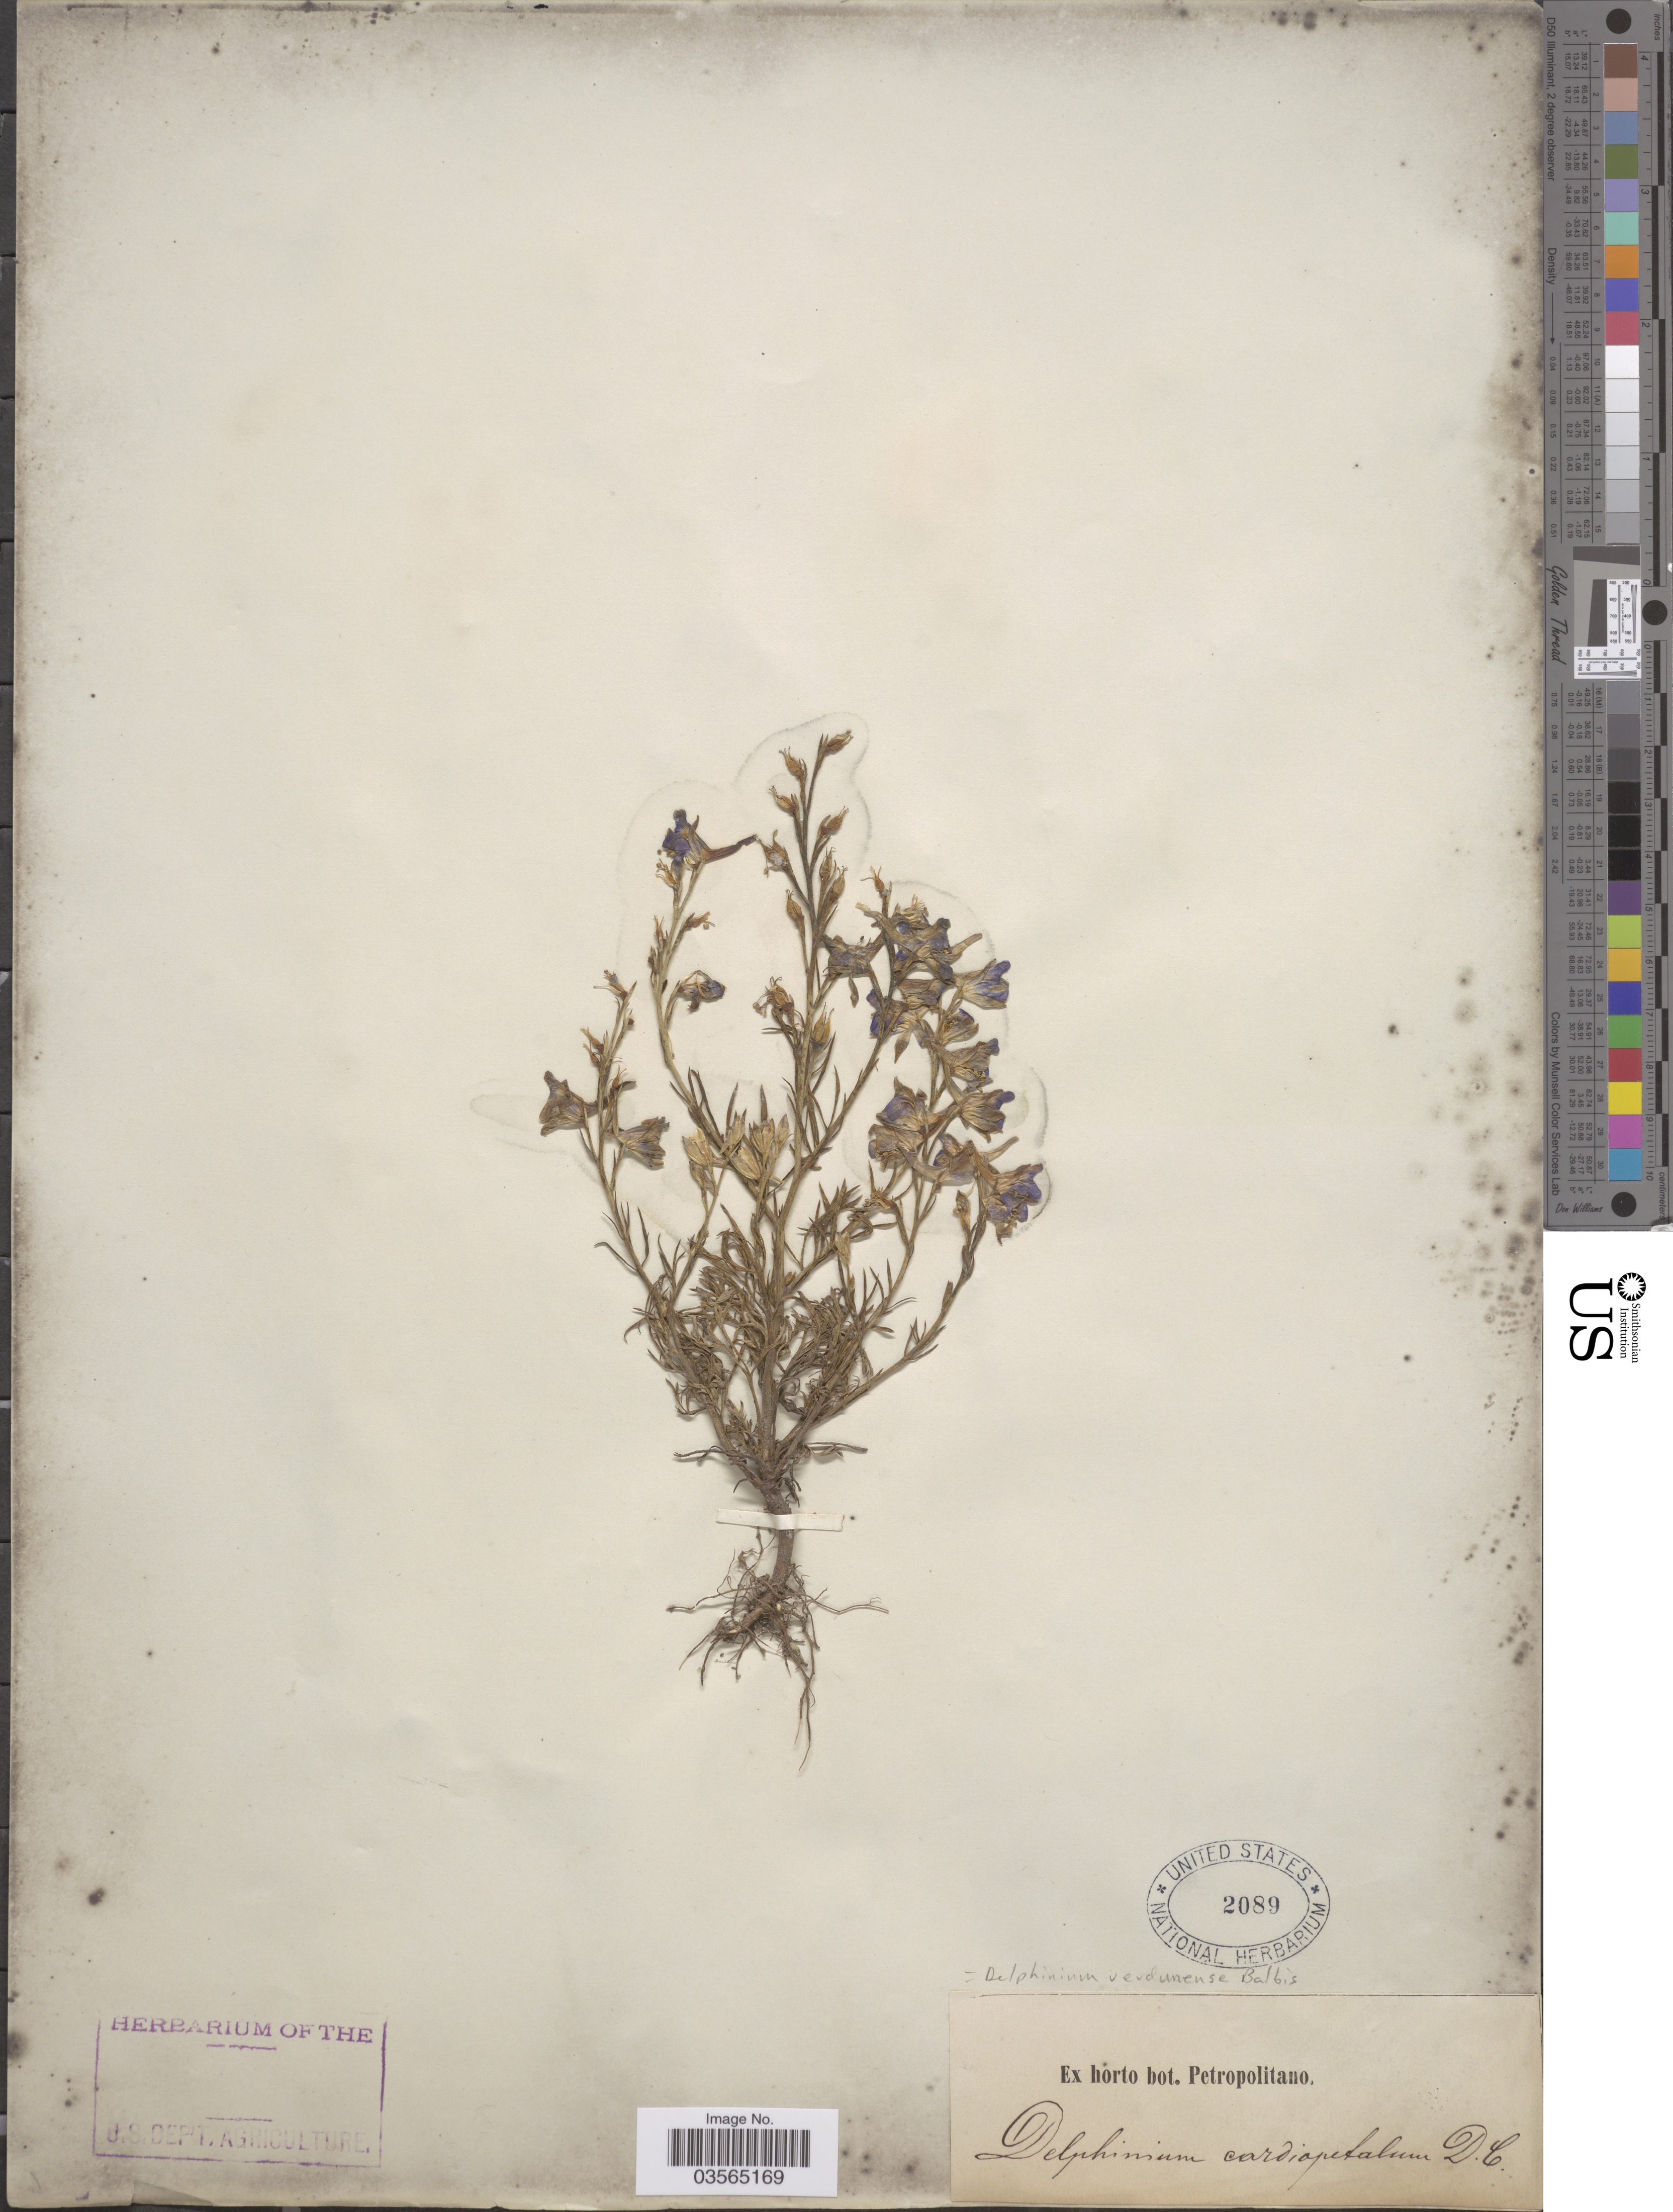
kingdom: Plantae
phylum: Tracheophyta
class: Magnoliopsida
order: Ranunculales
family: Ranunculaceae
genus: Delphinium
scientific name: Delphinium verdunense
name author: Balb.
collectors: ex Horto Bot. Petropolitano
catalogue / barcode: US 2089